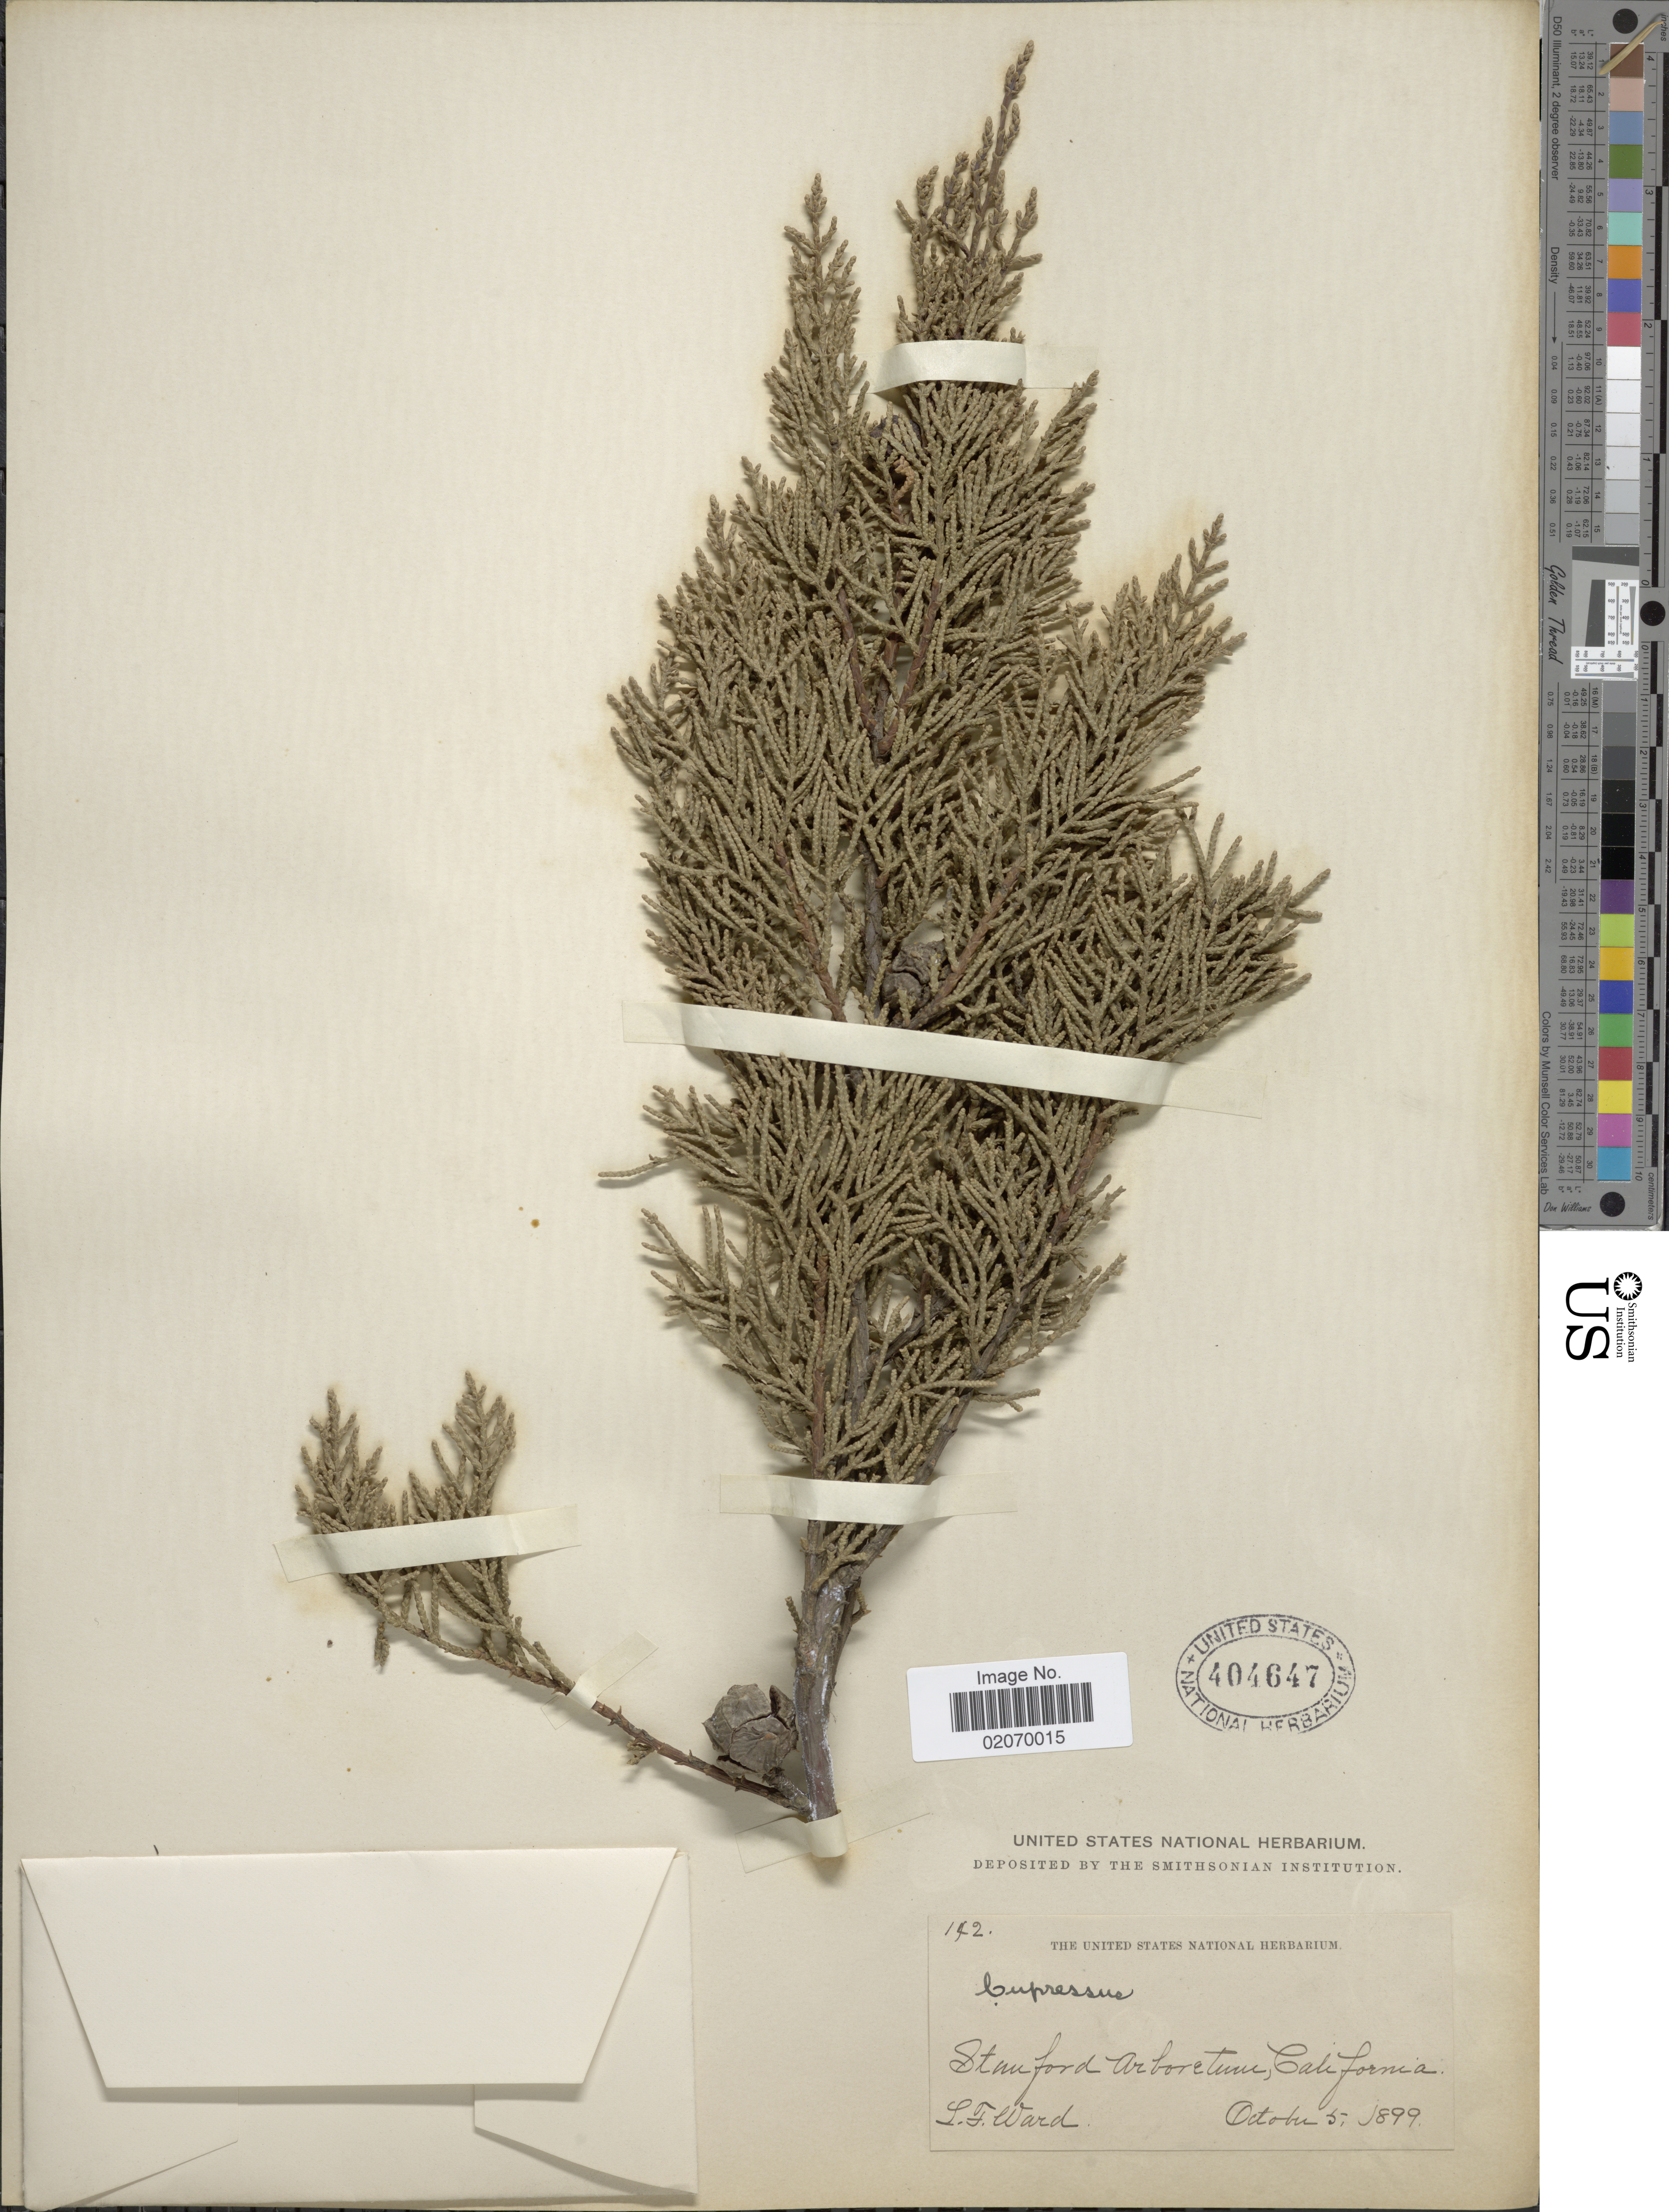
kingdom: Plantae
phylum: Tracheophyta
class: Pinopsida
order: Pinales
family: Cupressaceae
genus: Hesperocyparis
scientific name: Hesperocyparis sp.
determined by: (US) Smithsonian Institution - National Museum of Natural History - Department of Botany (UNITED STATES)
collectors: L. Ward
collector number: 142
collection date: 1899-10-05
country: United States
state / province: California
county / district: Santa Clara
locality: Stanford Arboretum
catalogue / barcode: US 404647